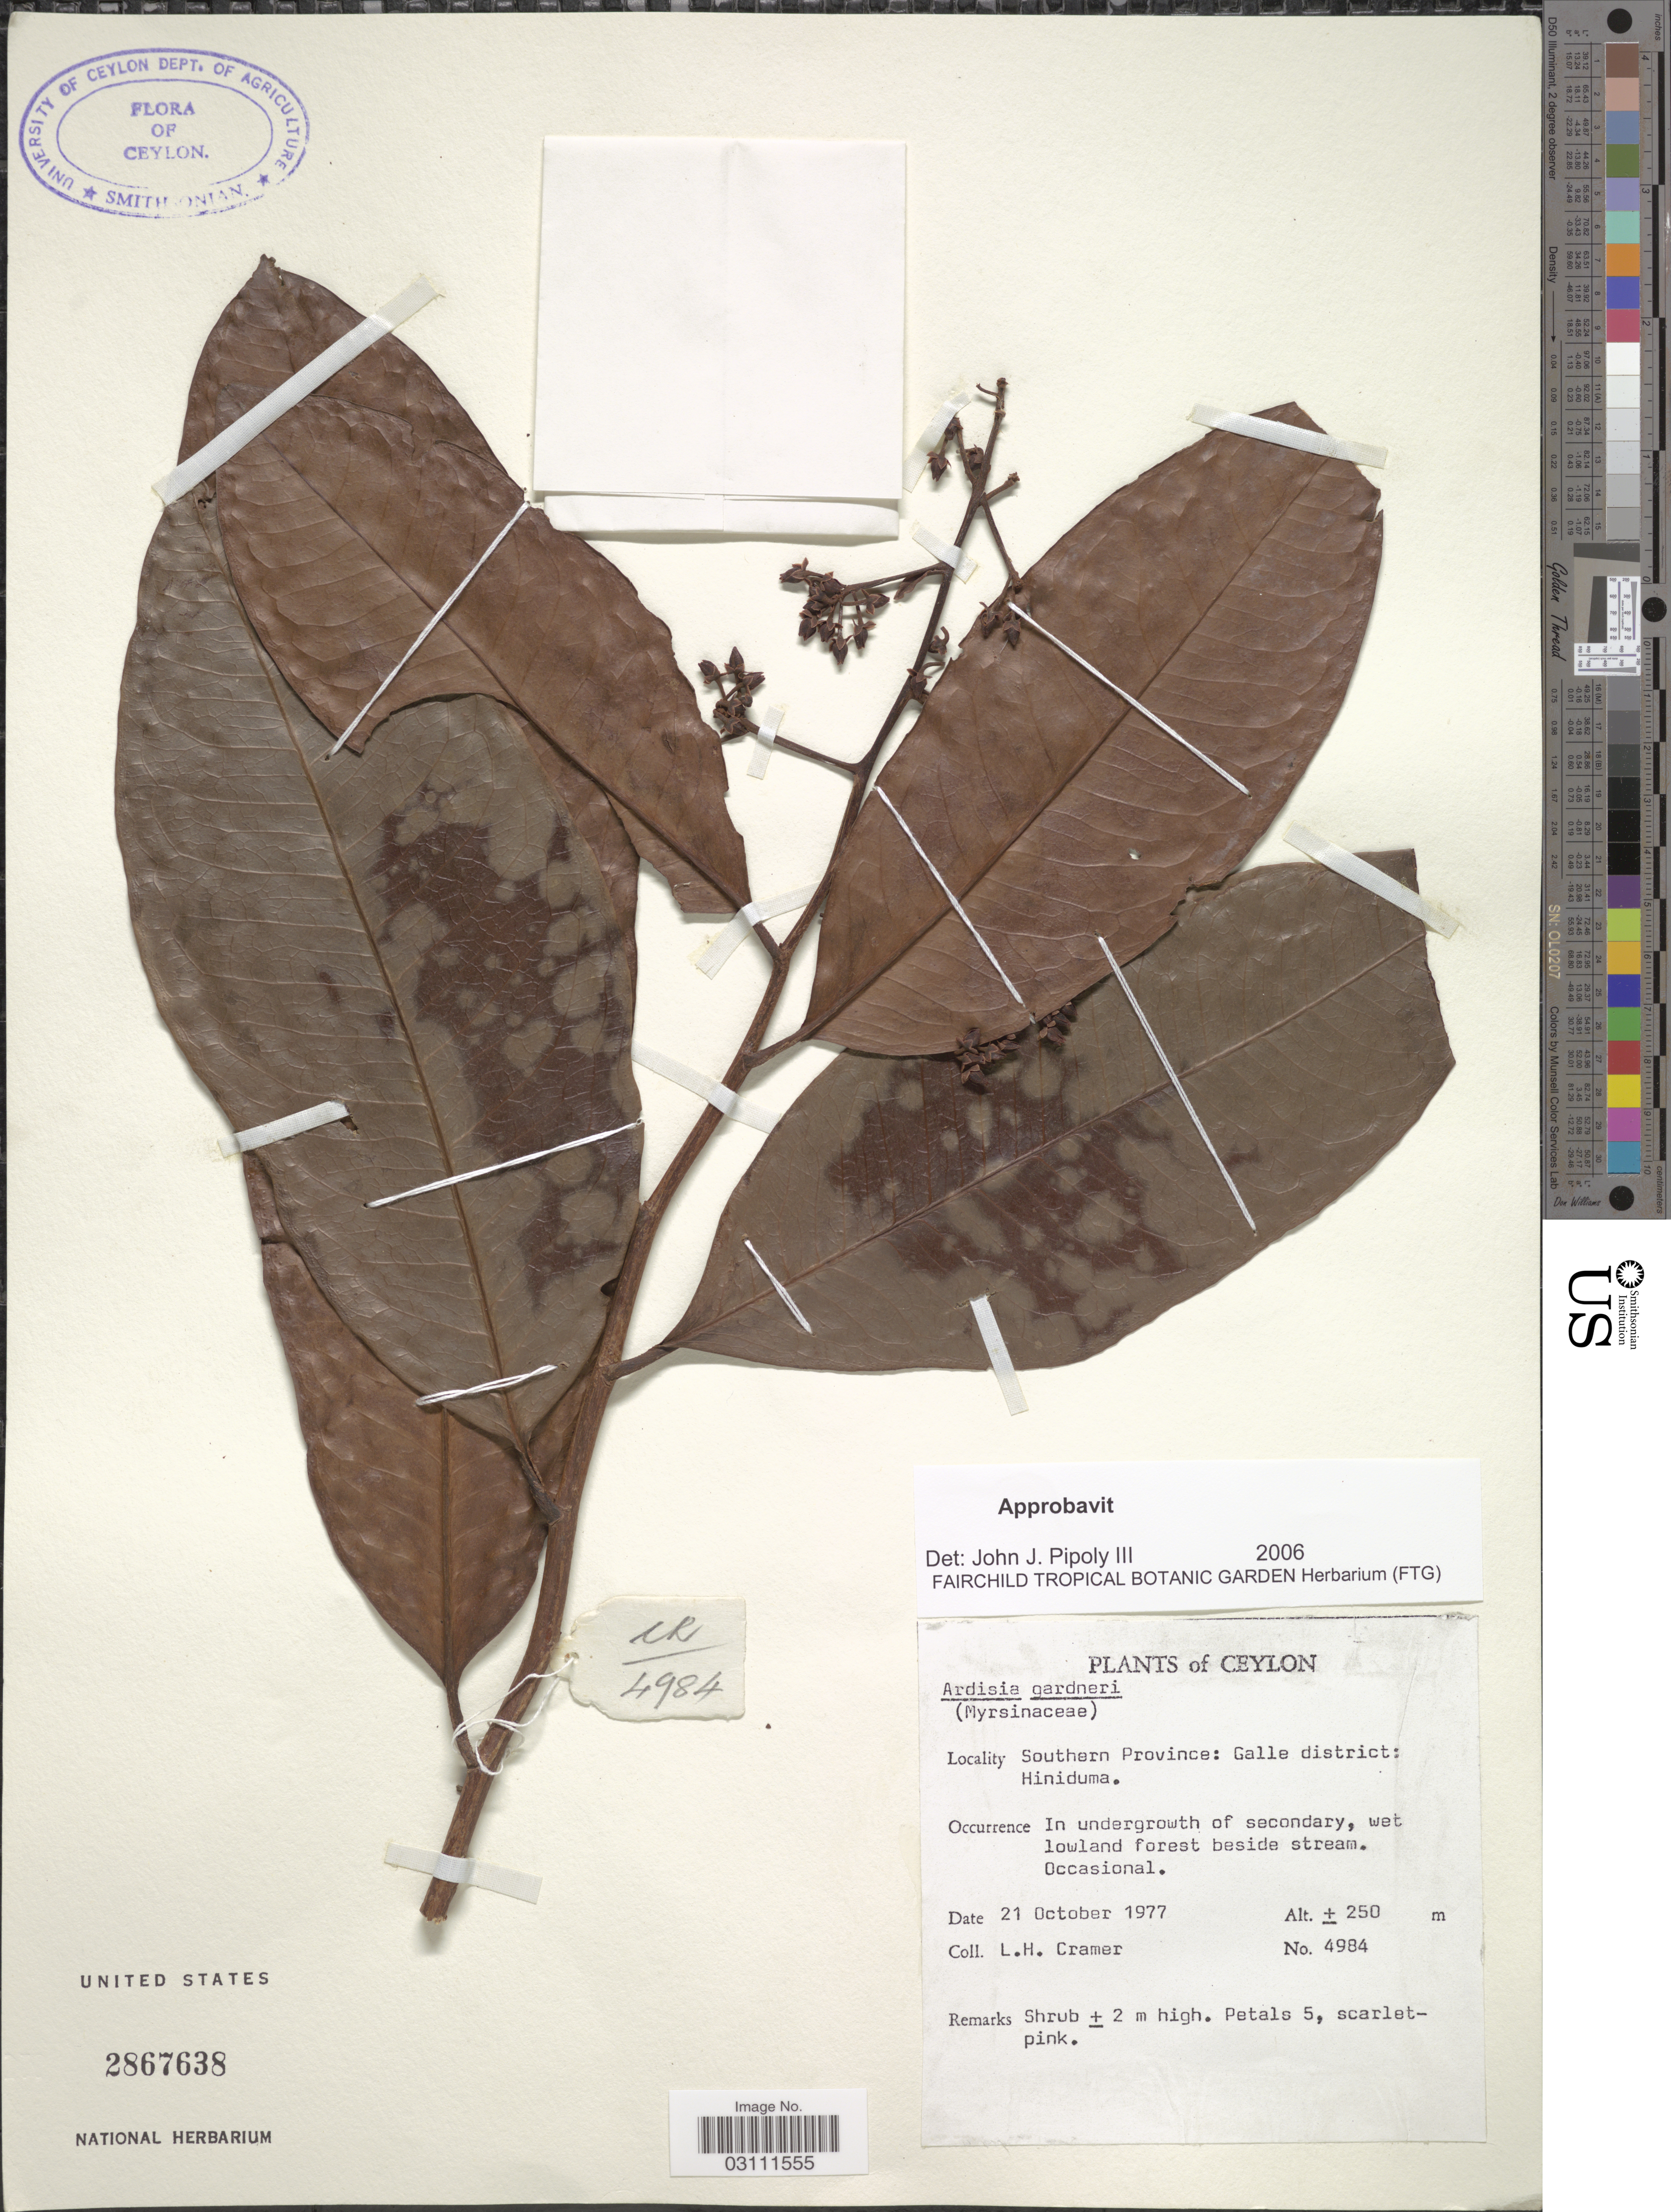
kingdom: Plantae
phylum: Tracheophyta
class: Magnoliopsida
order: Ericales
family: Primulaceae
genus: Ardisia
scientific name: Ardisia gardneri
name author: C.B. Clarke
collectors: L. H. Cramer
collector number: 4984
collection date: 1977-10-21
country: Sri Lanka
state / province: Southern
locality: Ceylon, Southern Province: Galle district: Hiniduma.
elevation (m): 250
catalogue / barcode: US 2867638